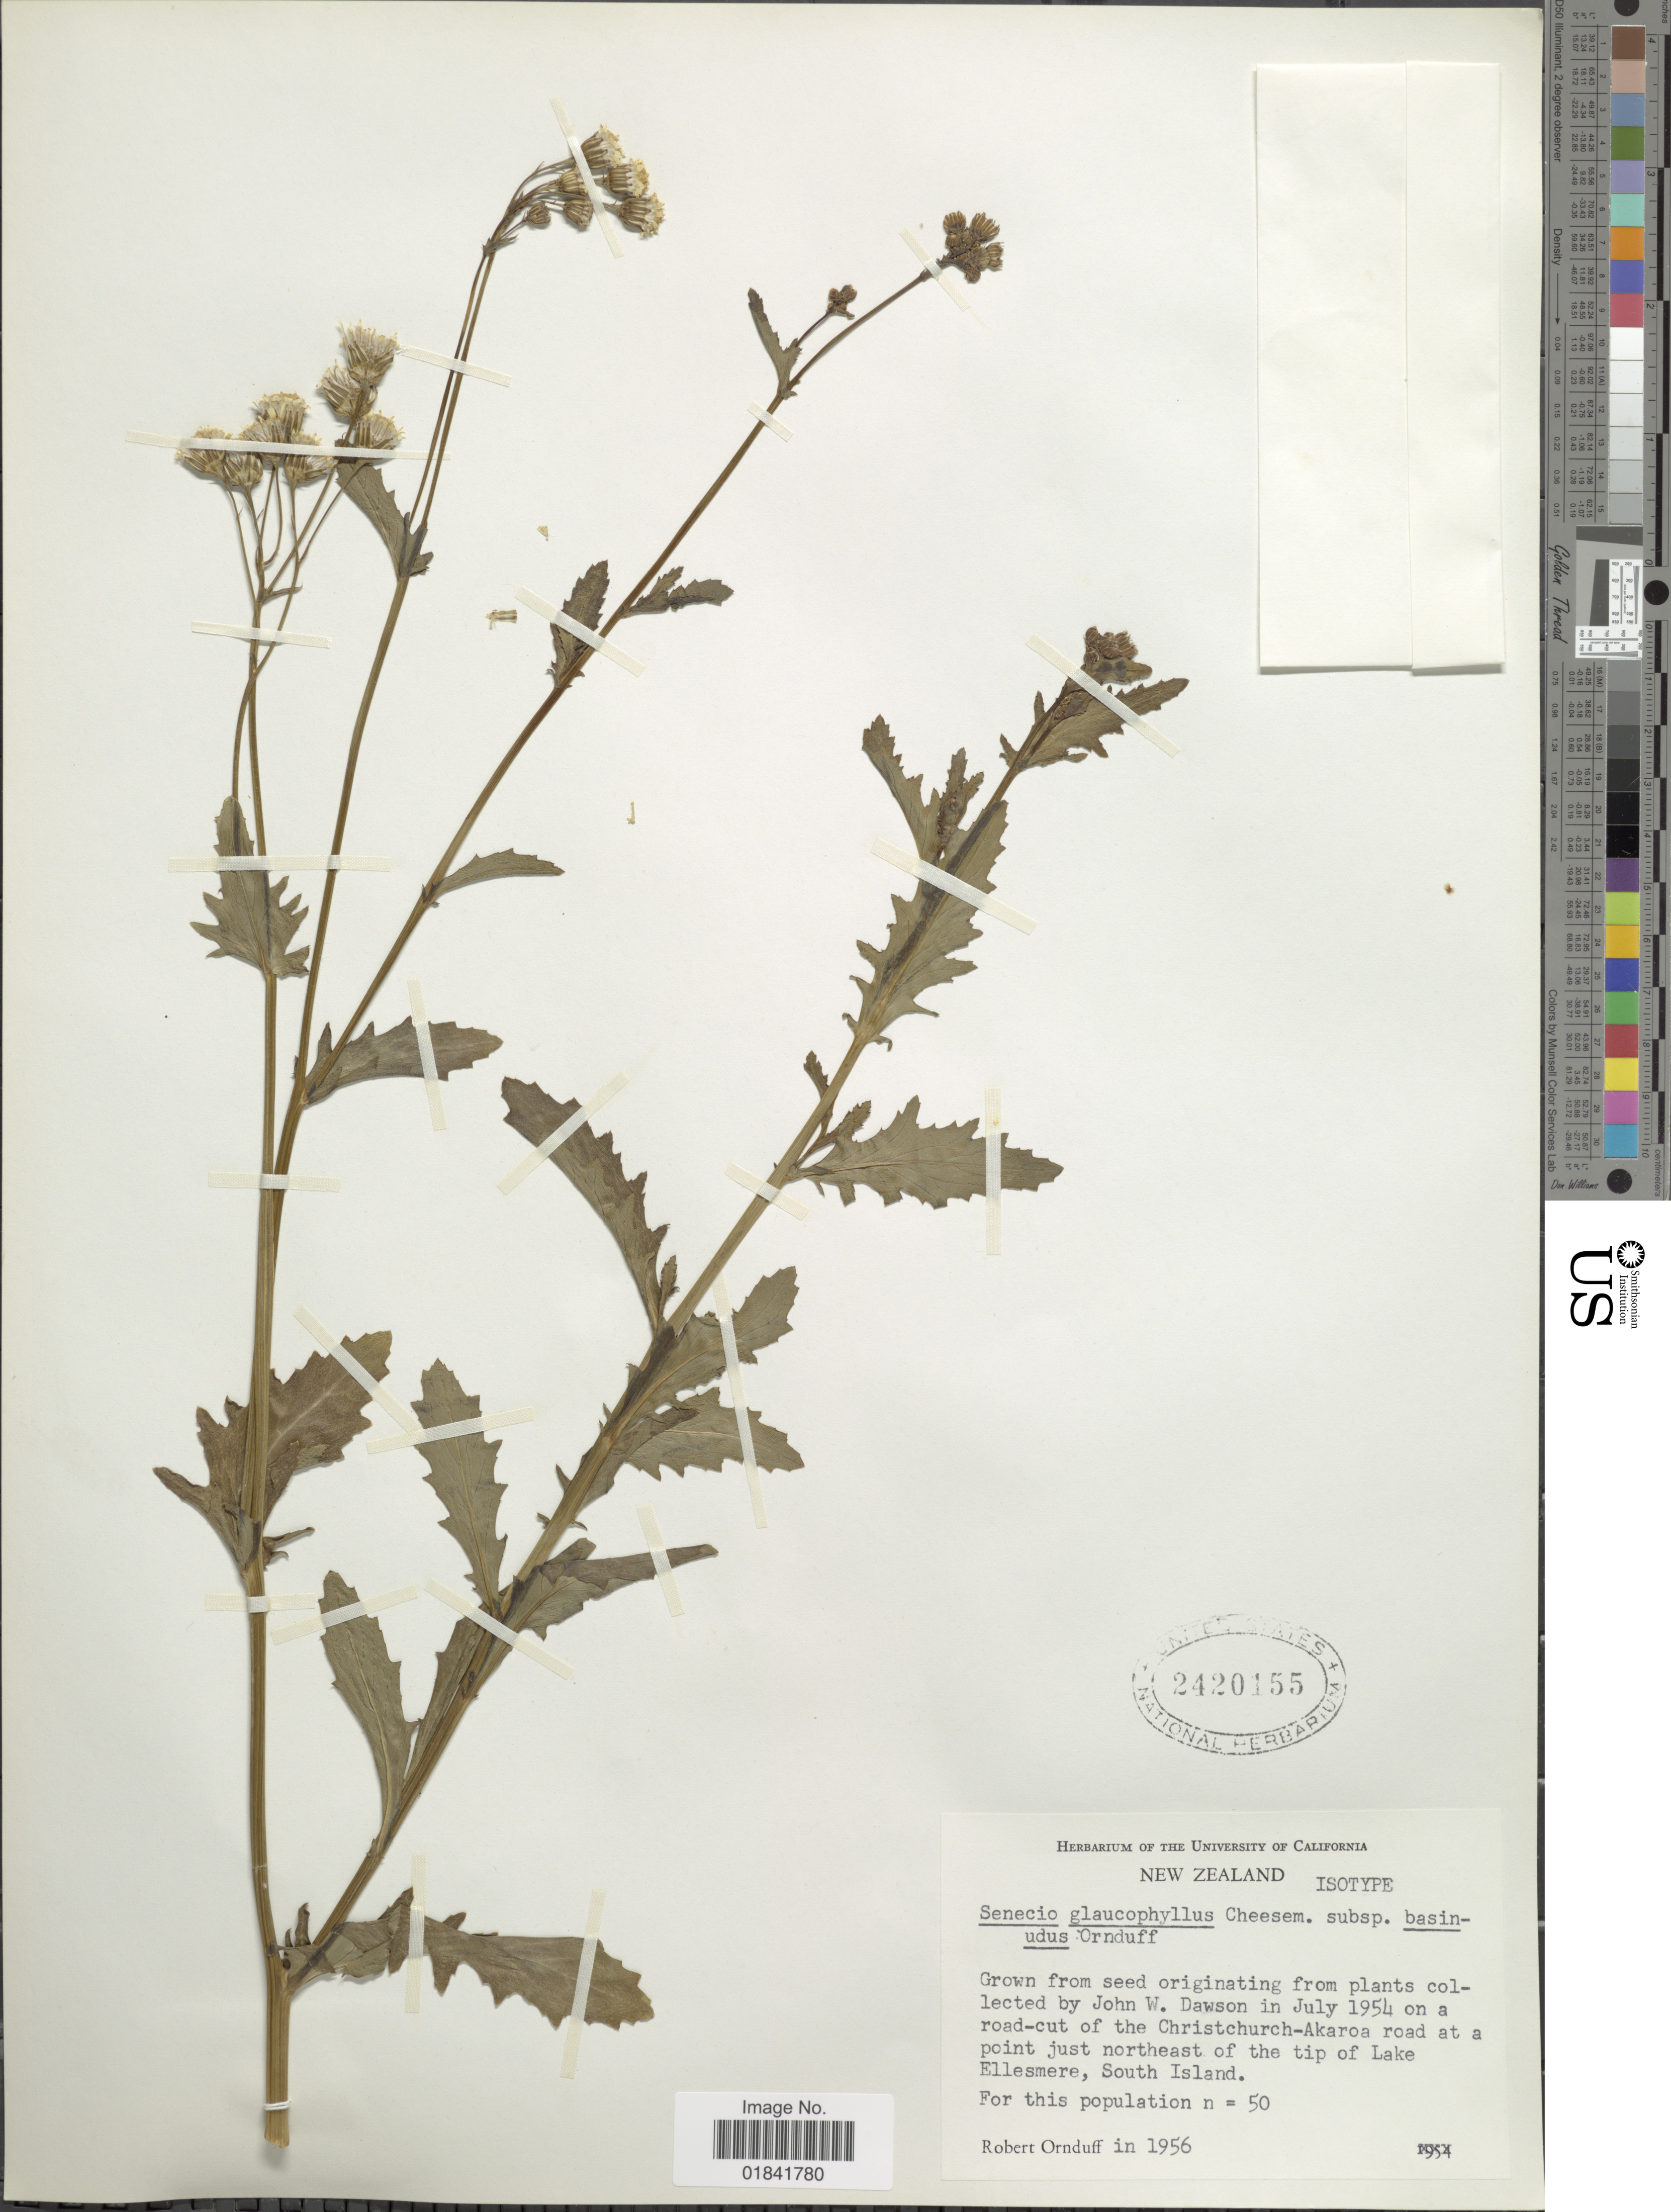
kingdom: Plantae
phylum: Tracheophyta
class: Magnoliopsida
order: Asterales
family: Asteraceae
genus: Senecio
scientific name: Senecio glaucophyllus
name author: Cheeseman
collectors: R. Ornduff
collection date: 1954-07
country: New Zealand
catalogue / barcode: US 2420155